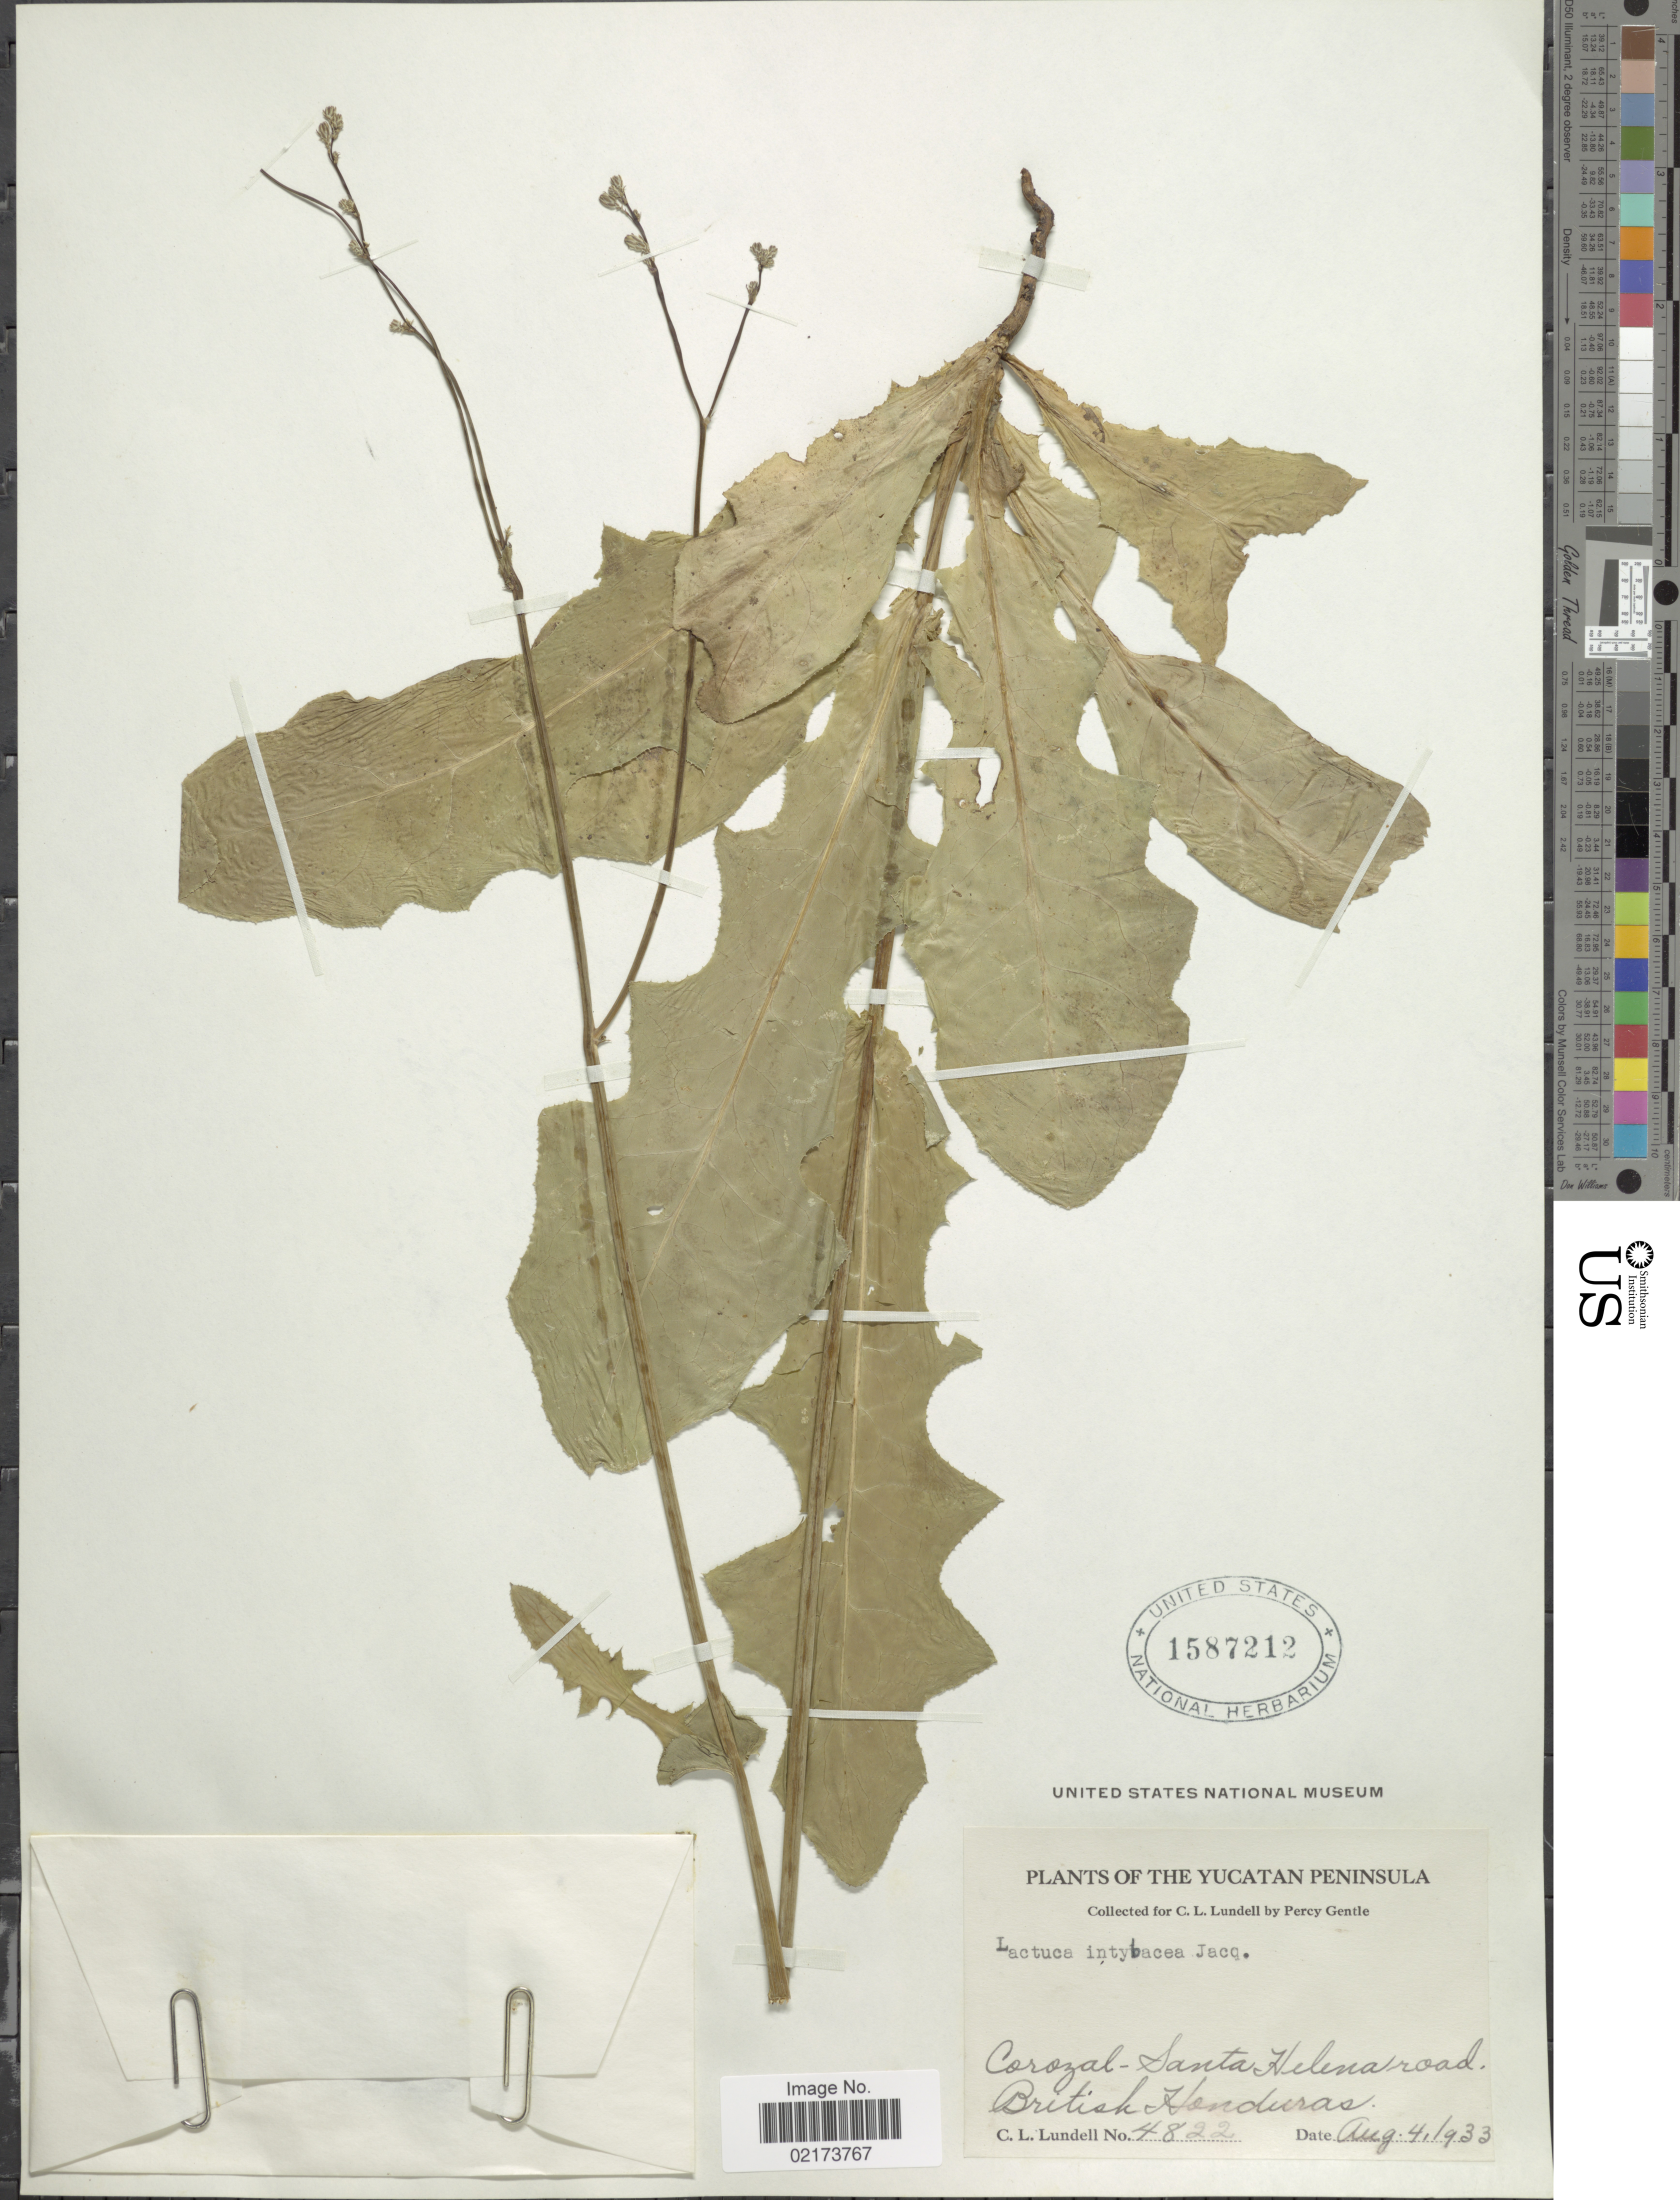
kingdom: Plantae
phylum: Tracheophyta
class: Magnoliopsida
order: Asterales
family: Asteraceae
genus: Lactuca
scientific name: Lactuca intybacea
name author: (Jacq.) P. Beauv.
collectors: C. L. Lundell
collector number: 4822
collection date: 1933-08-04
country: Belize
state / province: Corozal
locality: Yucatan Peninsula, Corozal-Santa Helena road, British Honduras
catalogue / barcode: US 1587212